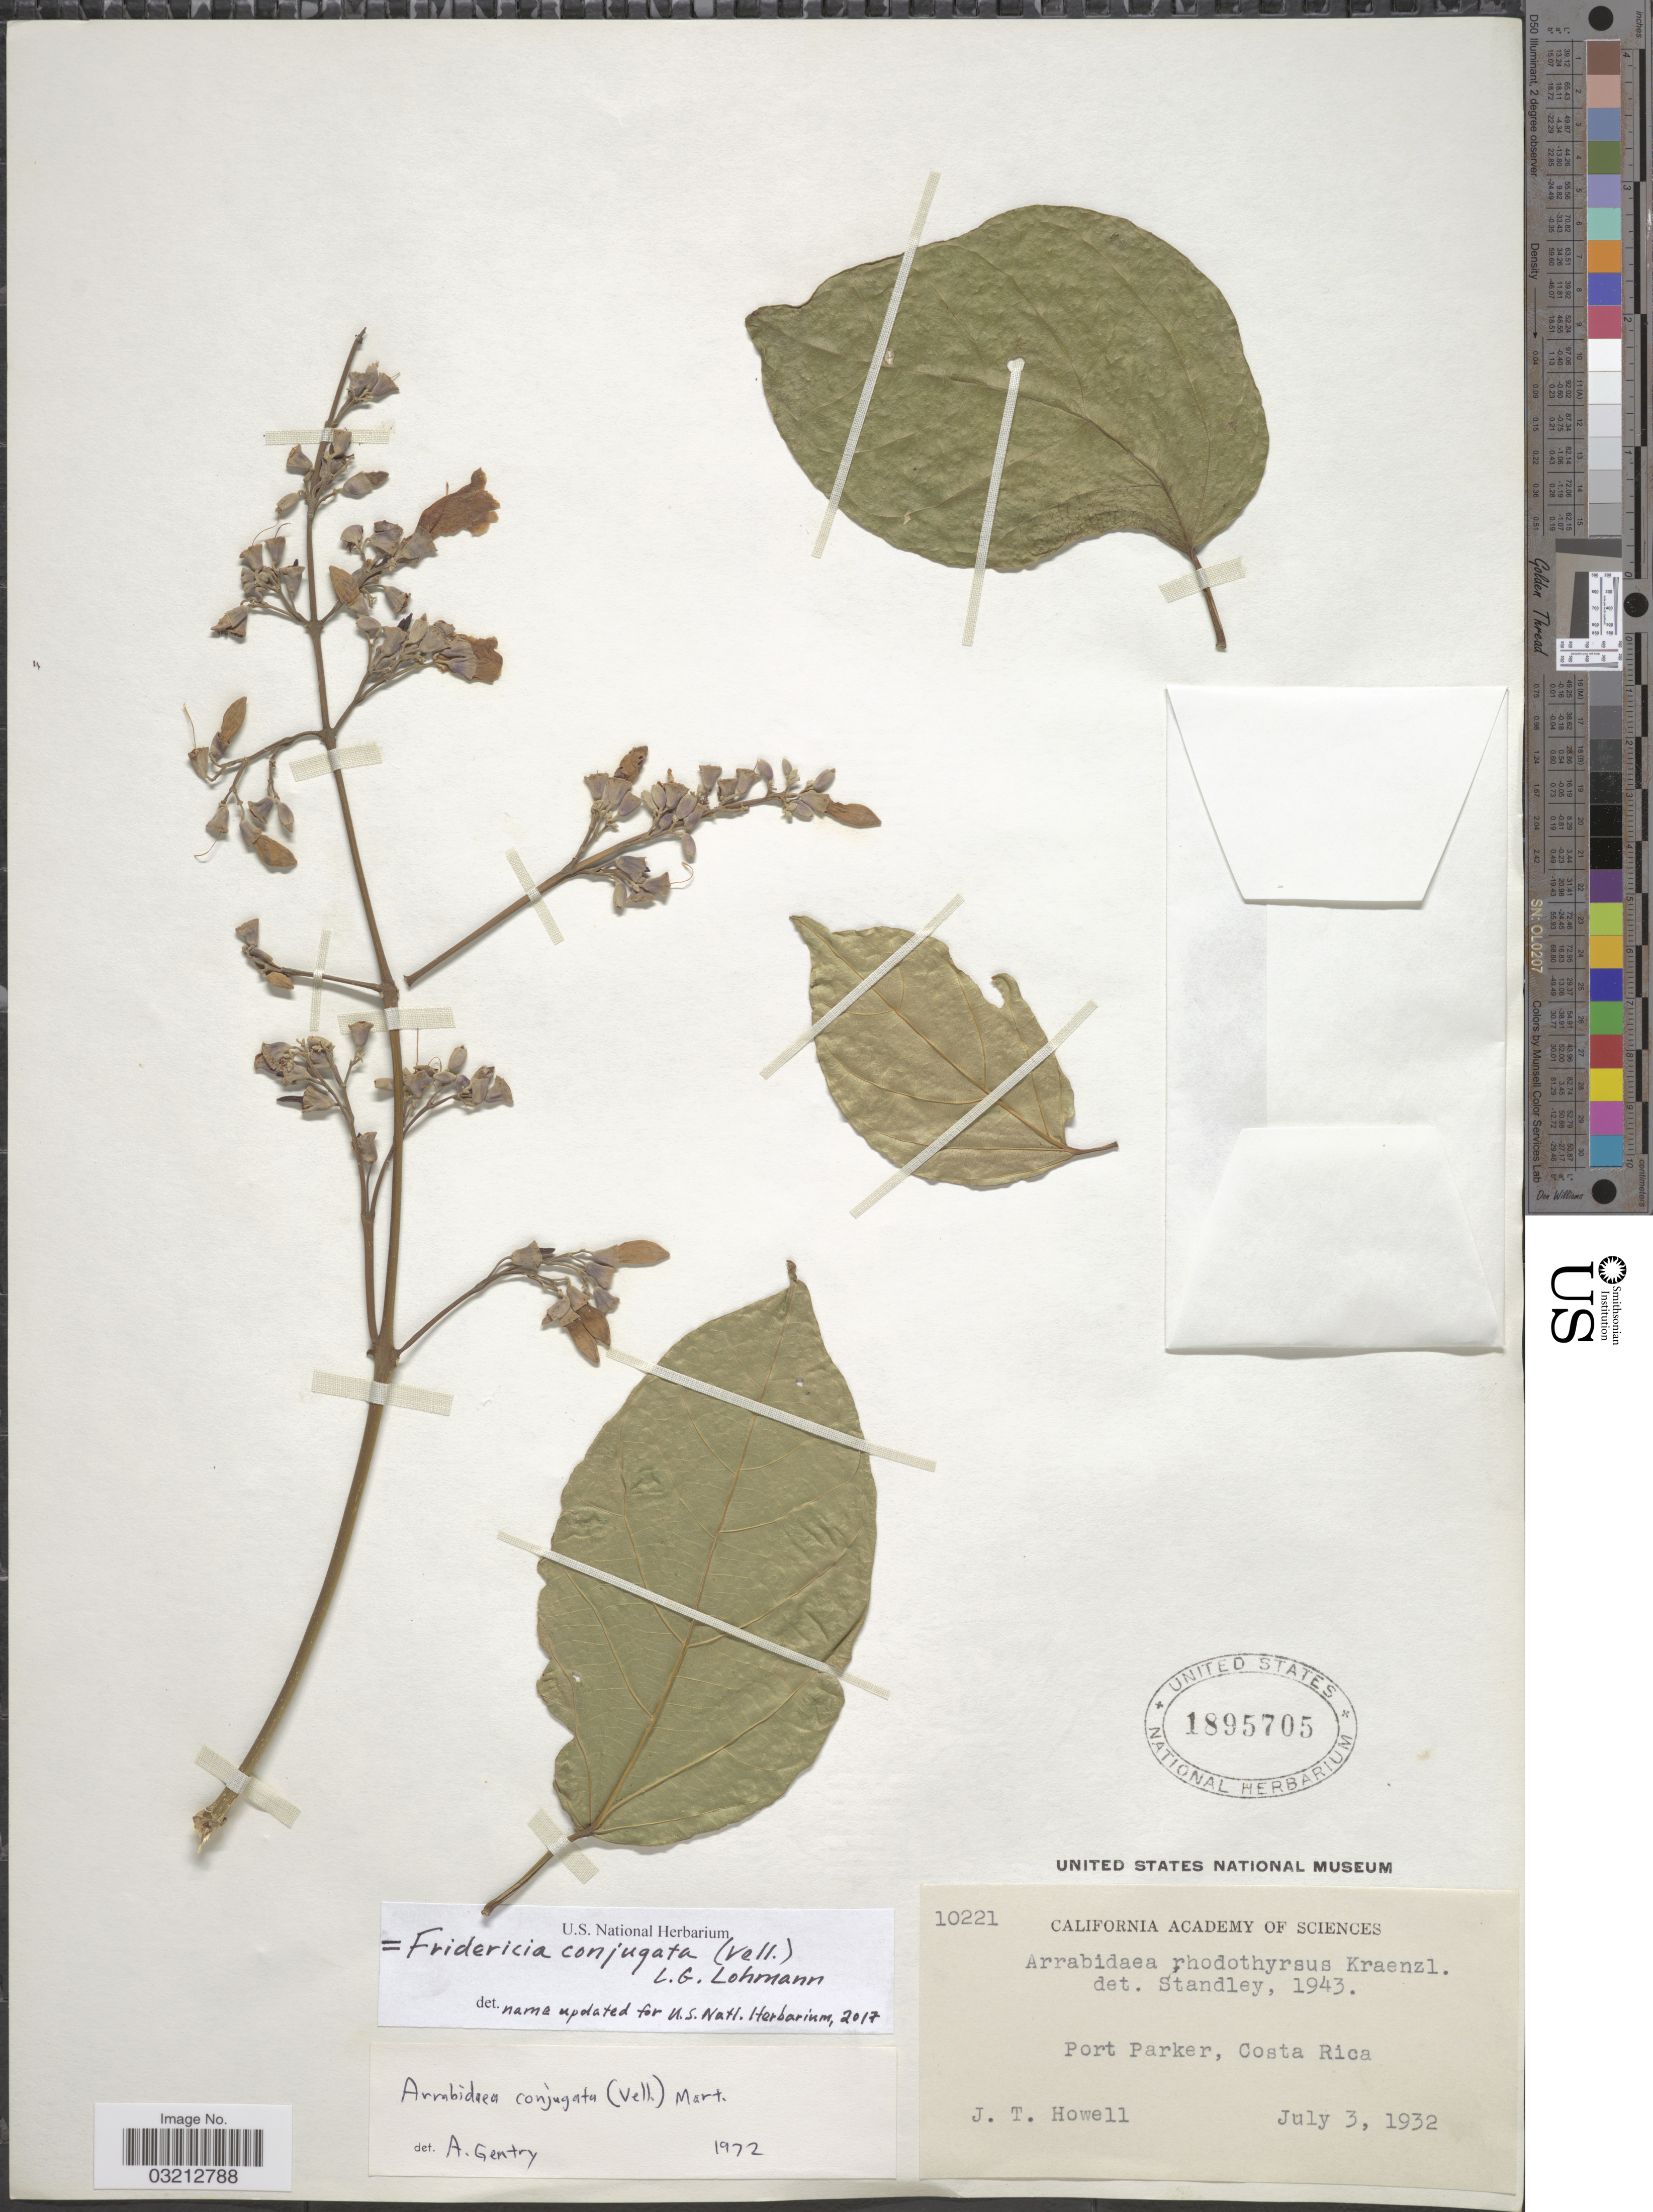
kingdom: Plantae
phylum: Tracheophyta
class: Magnoliopsida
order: Lamiales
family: Bignoniaceae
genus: Fridericia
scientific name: Fridericia conjugata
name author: (Vell.) L.G. Lohmann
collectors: J. T. Howell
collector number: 10221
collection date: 1932-07-03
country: Costa Rica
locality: Port Parker.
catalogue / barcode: US 1895705